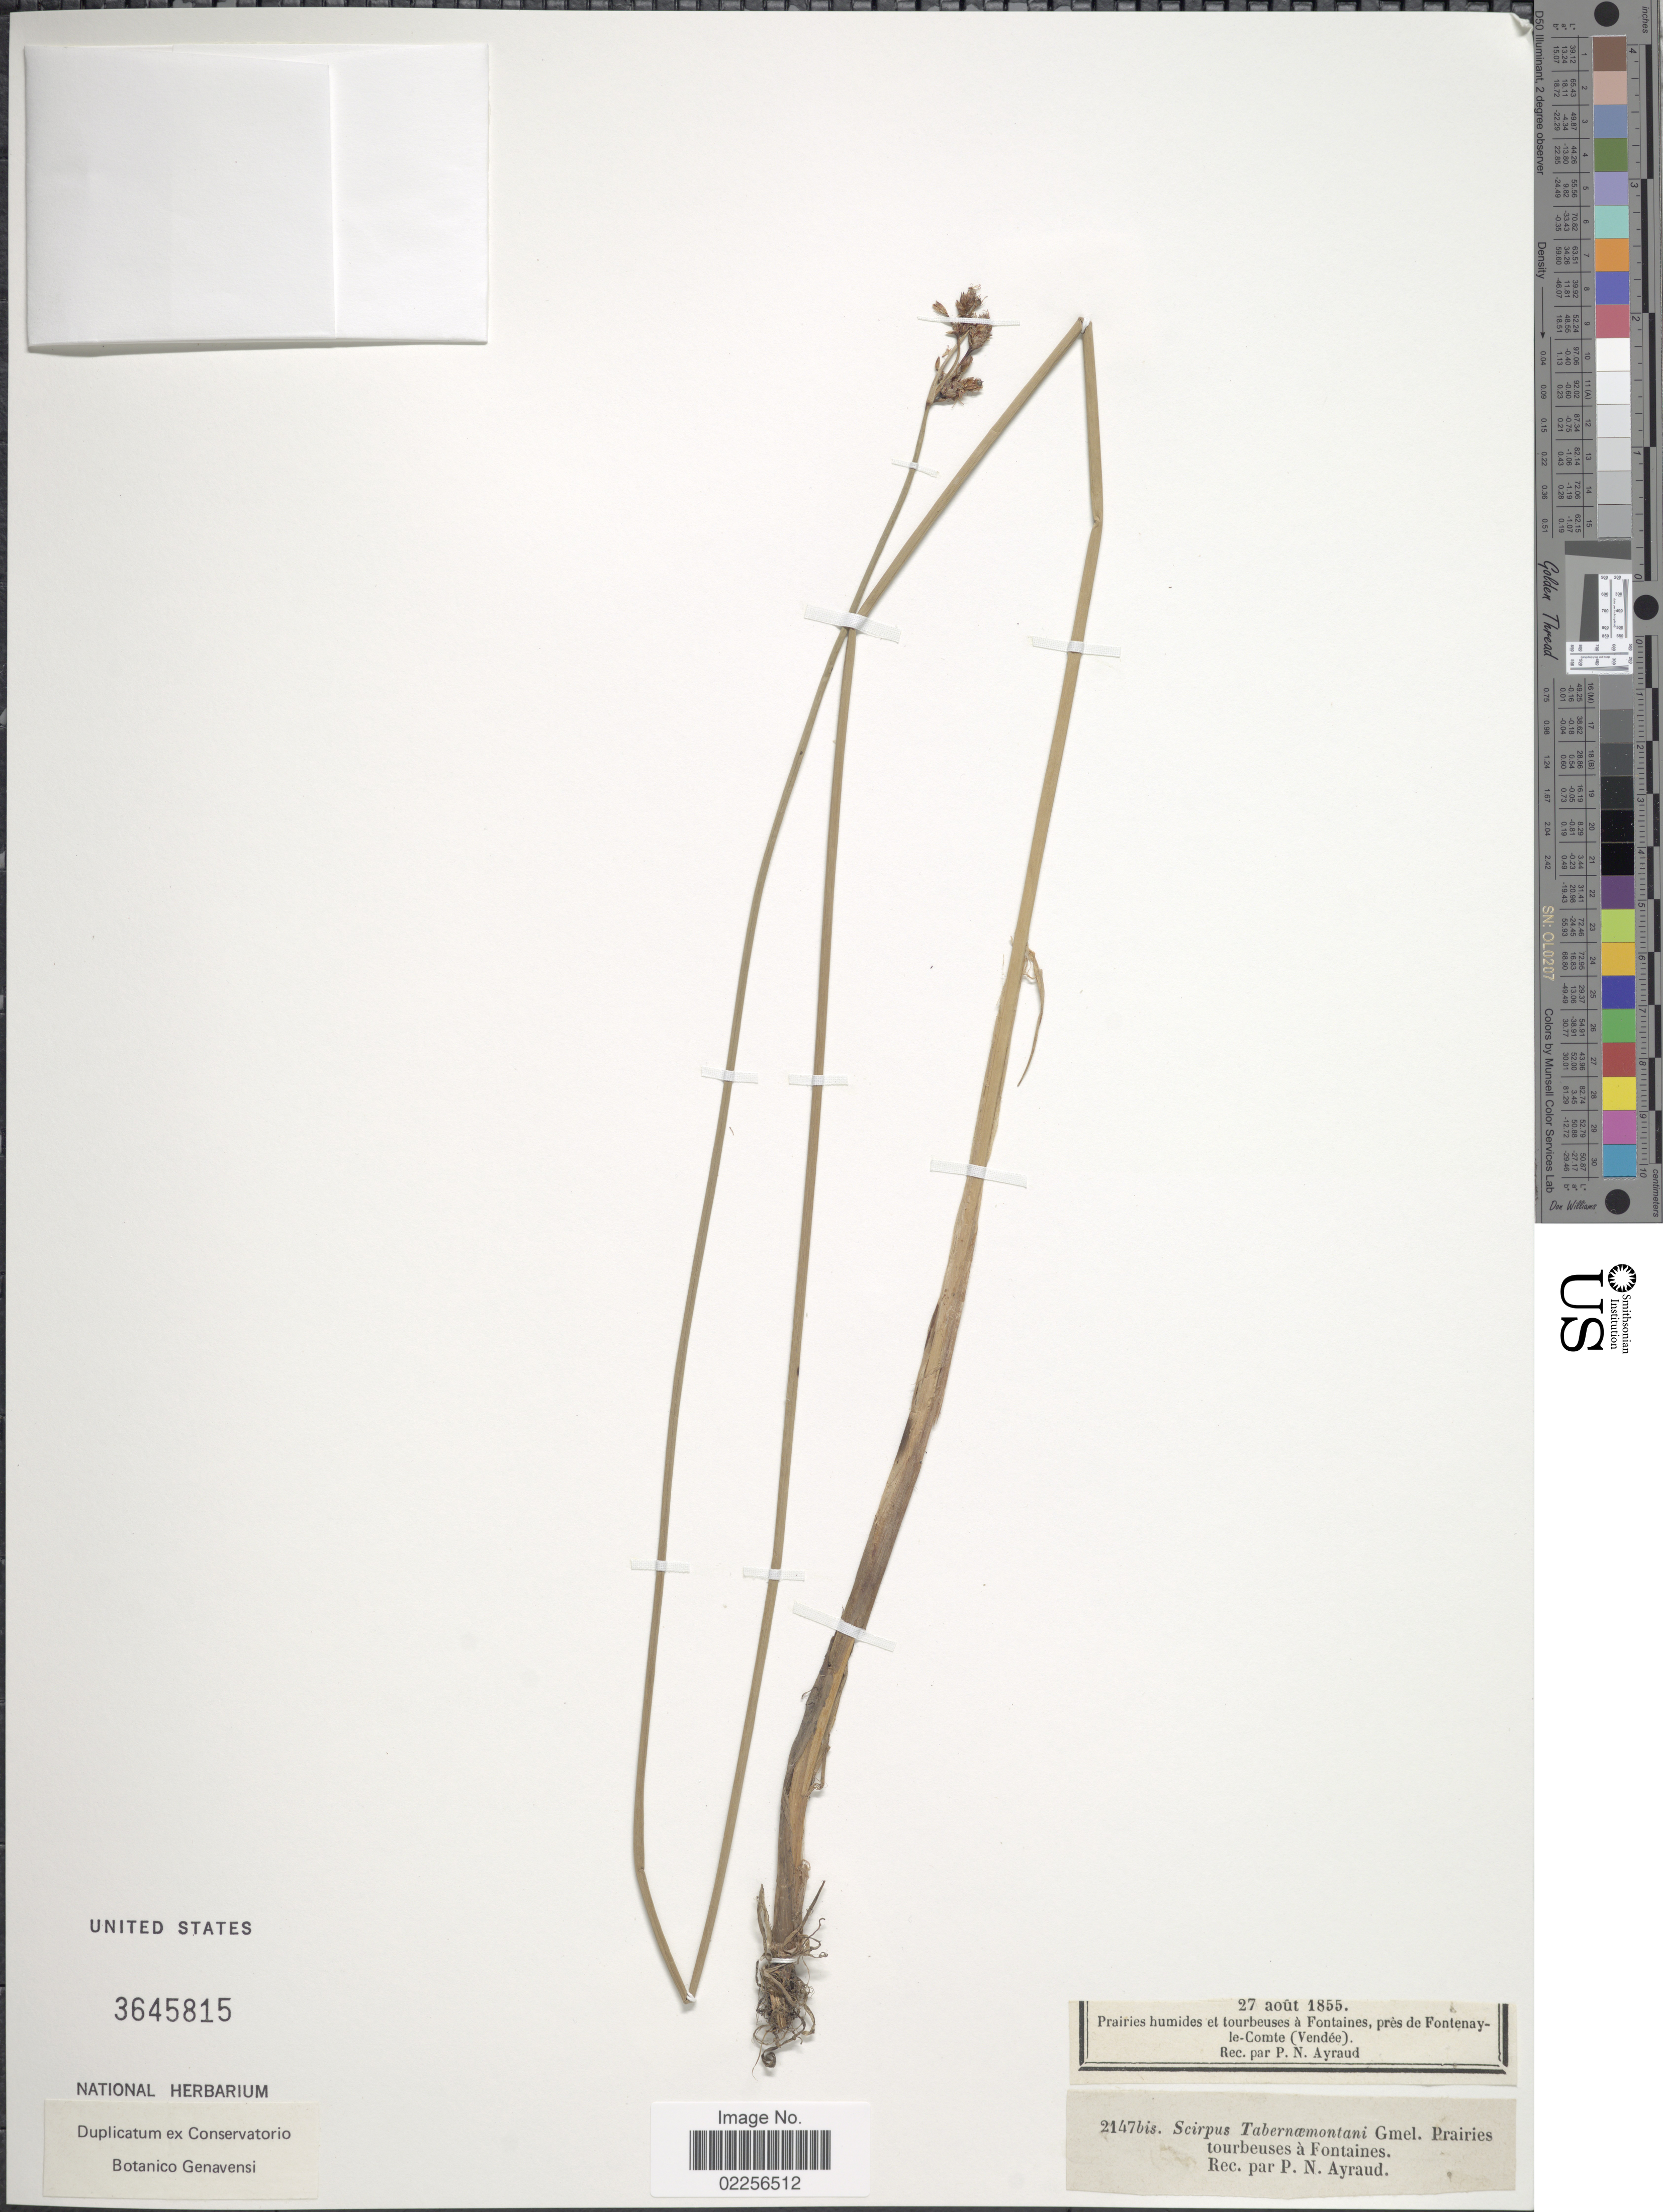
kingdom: Plantae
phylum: Tracheophyta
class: Liliopsida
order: Poales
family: Cyperaceae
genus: Schoenoplectus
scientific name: Schoenoplectus tabernaemontani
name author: (C.C. Gmel.) Palla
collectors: P. Ayraud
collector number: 2147bis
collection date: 1855-08-27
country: France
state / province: Pays de la Loire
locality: Fontaines, pres de Fontenay-le-Comte (Vendee)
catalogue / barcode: US 3645815